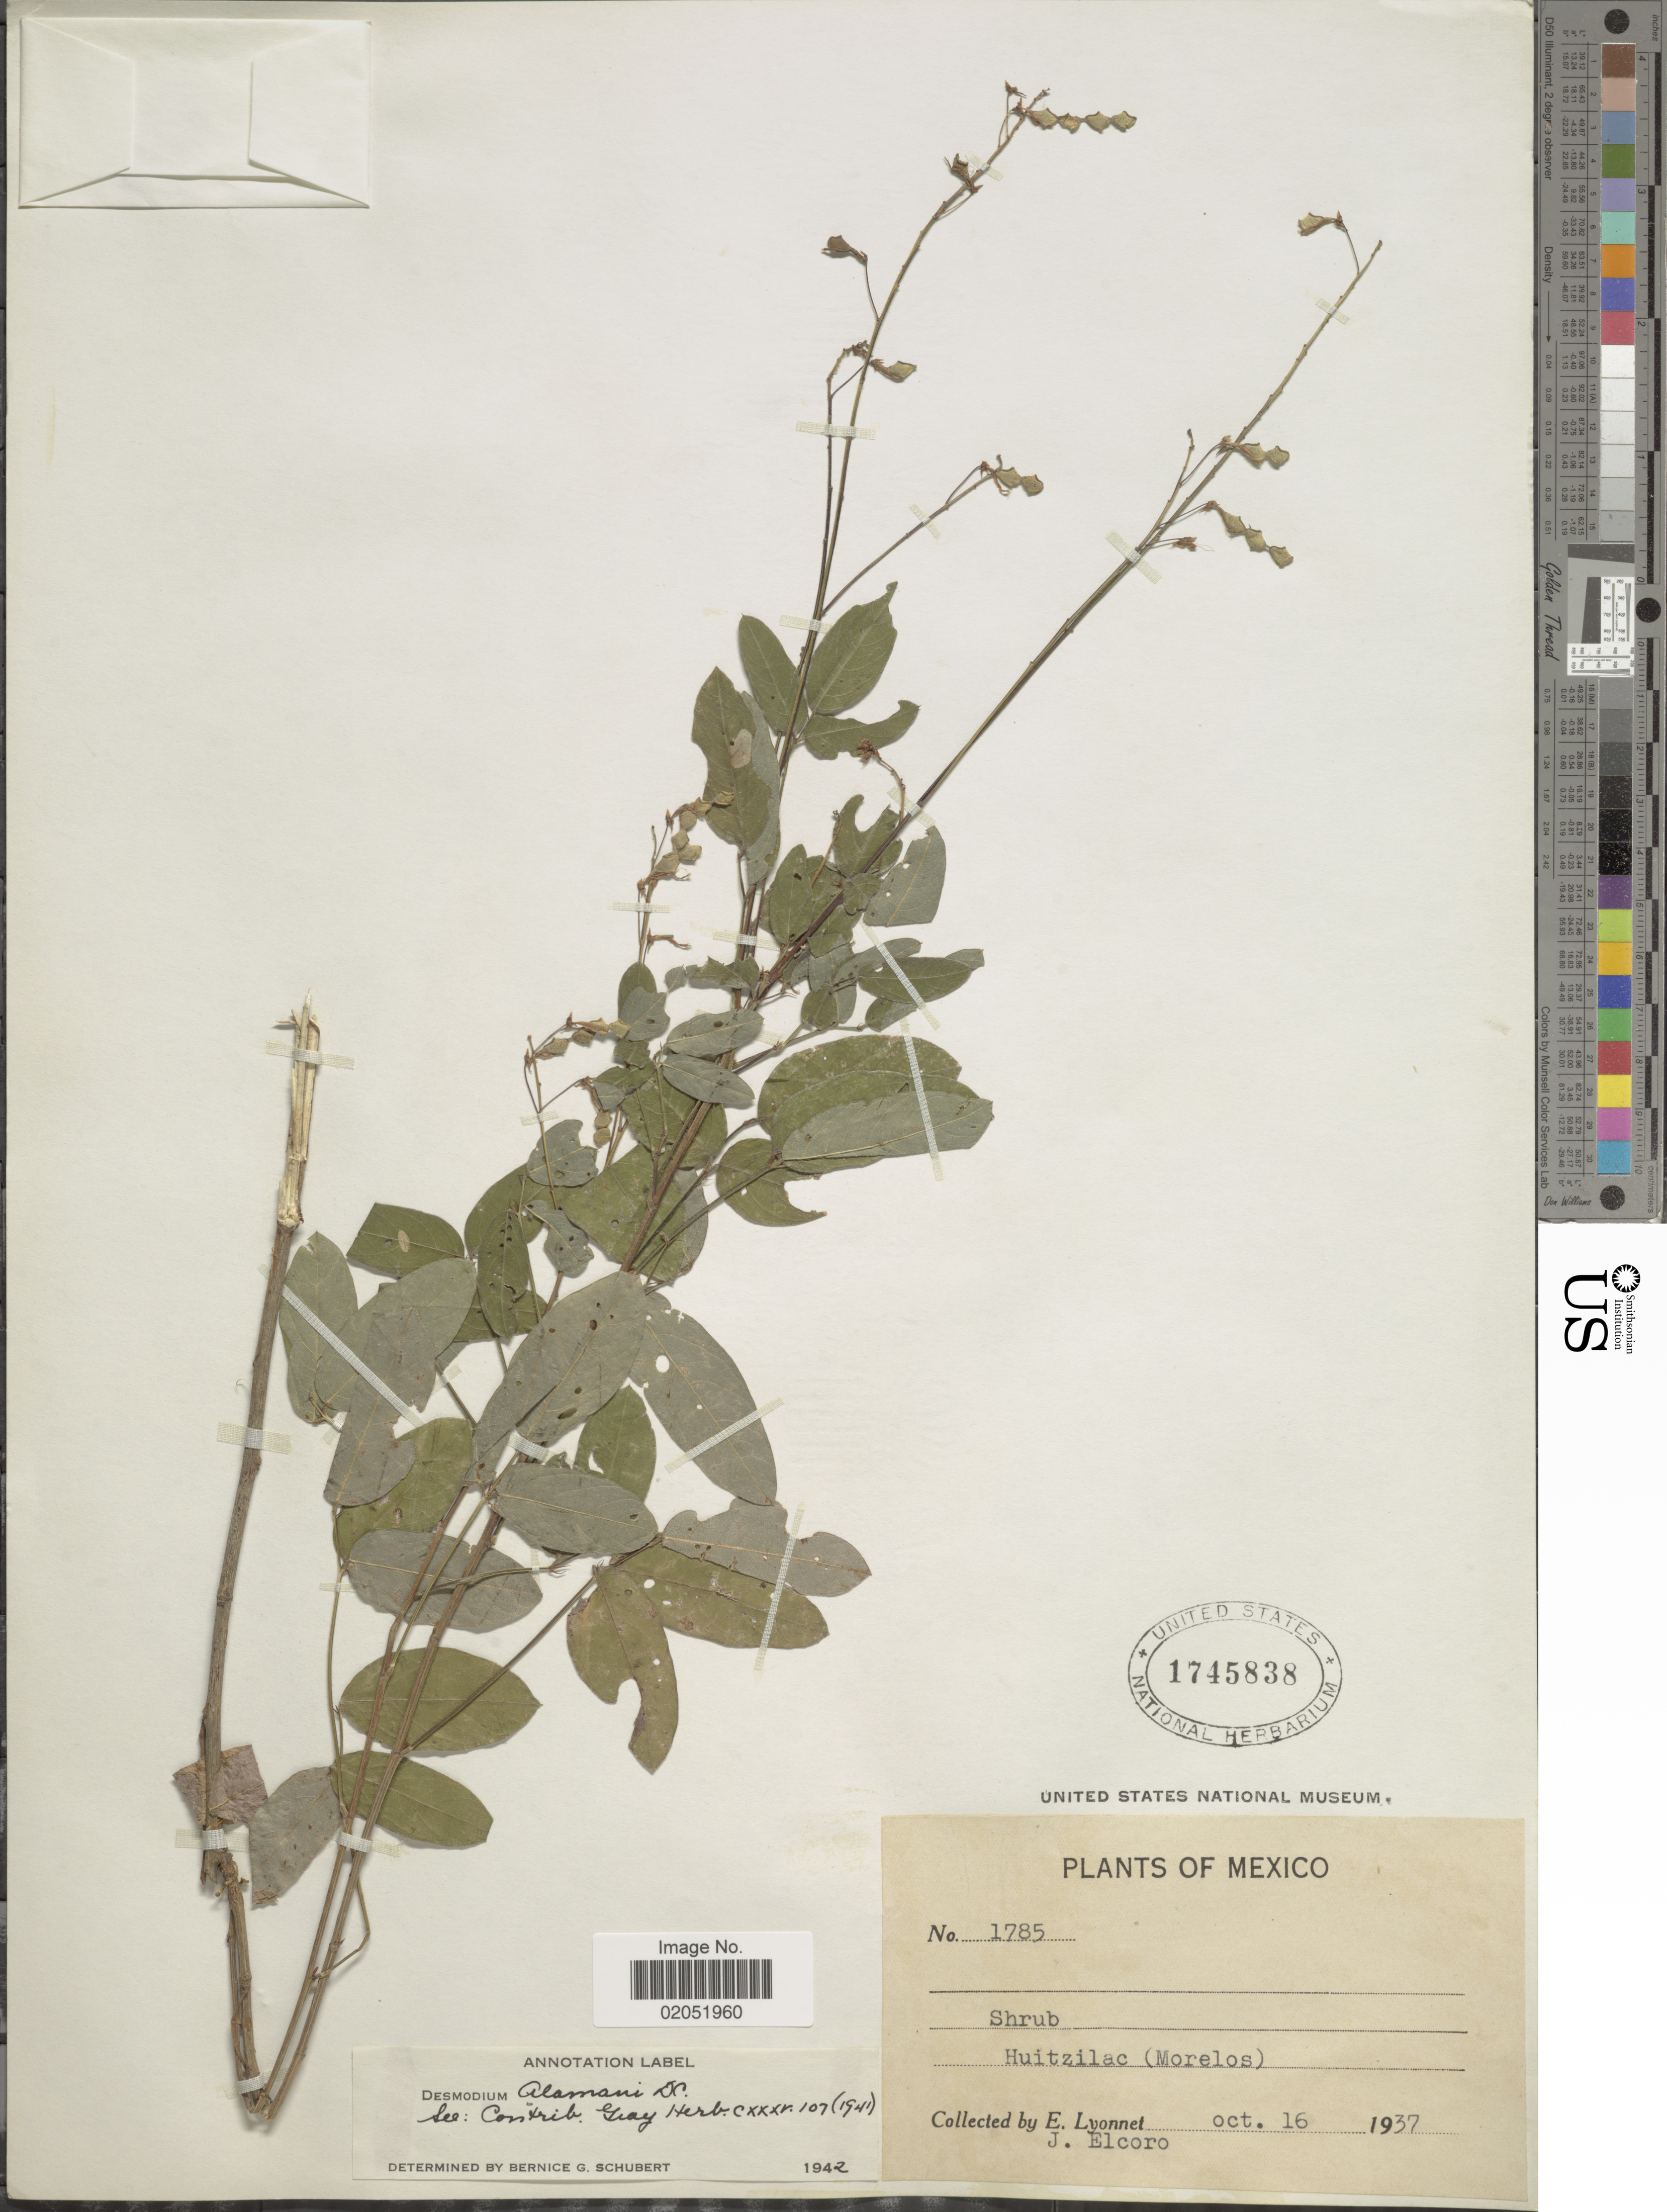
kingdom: Plantae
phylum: Tracheophyta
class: Magnoliopsida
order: Fabales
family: Fabaceae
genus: Desmodium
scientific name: Desmodium alamanii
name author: DC.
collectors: E. Lyonnet & J. Elcoro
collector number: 1785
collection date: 1937-10-16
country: Mexico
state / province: Morelos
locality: Huitzilac (Morelos).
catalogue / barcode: US 1745838